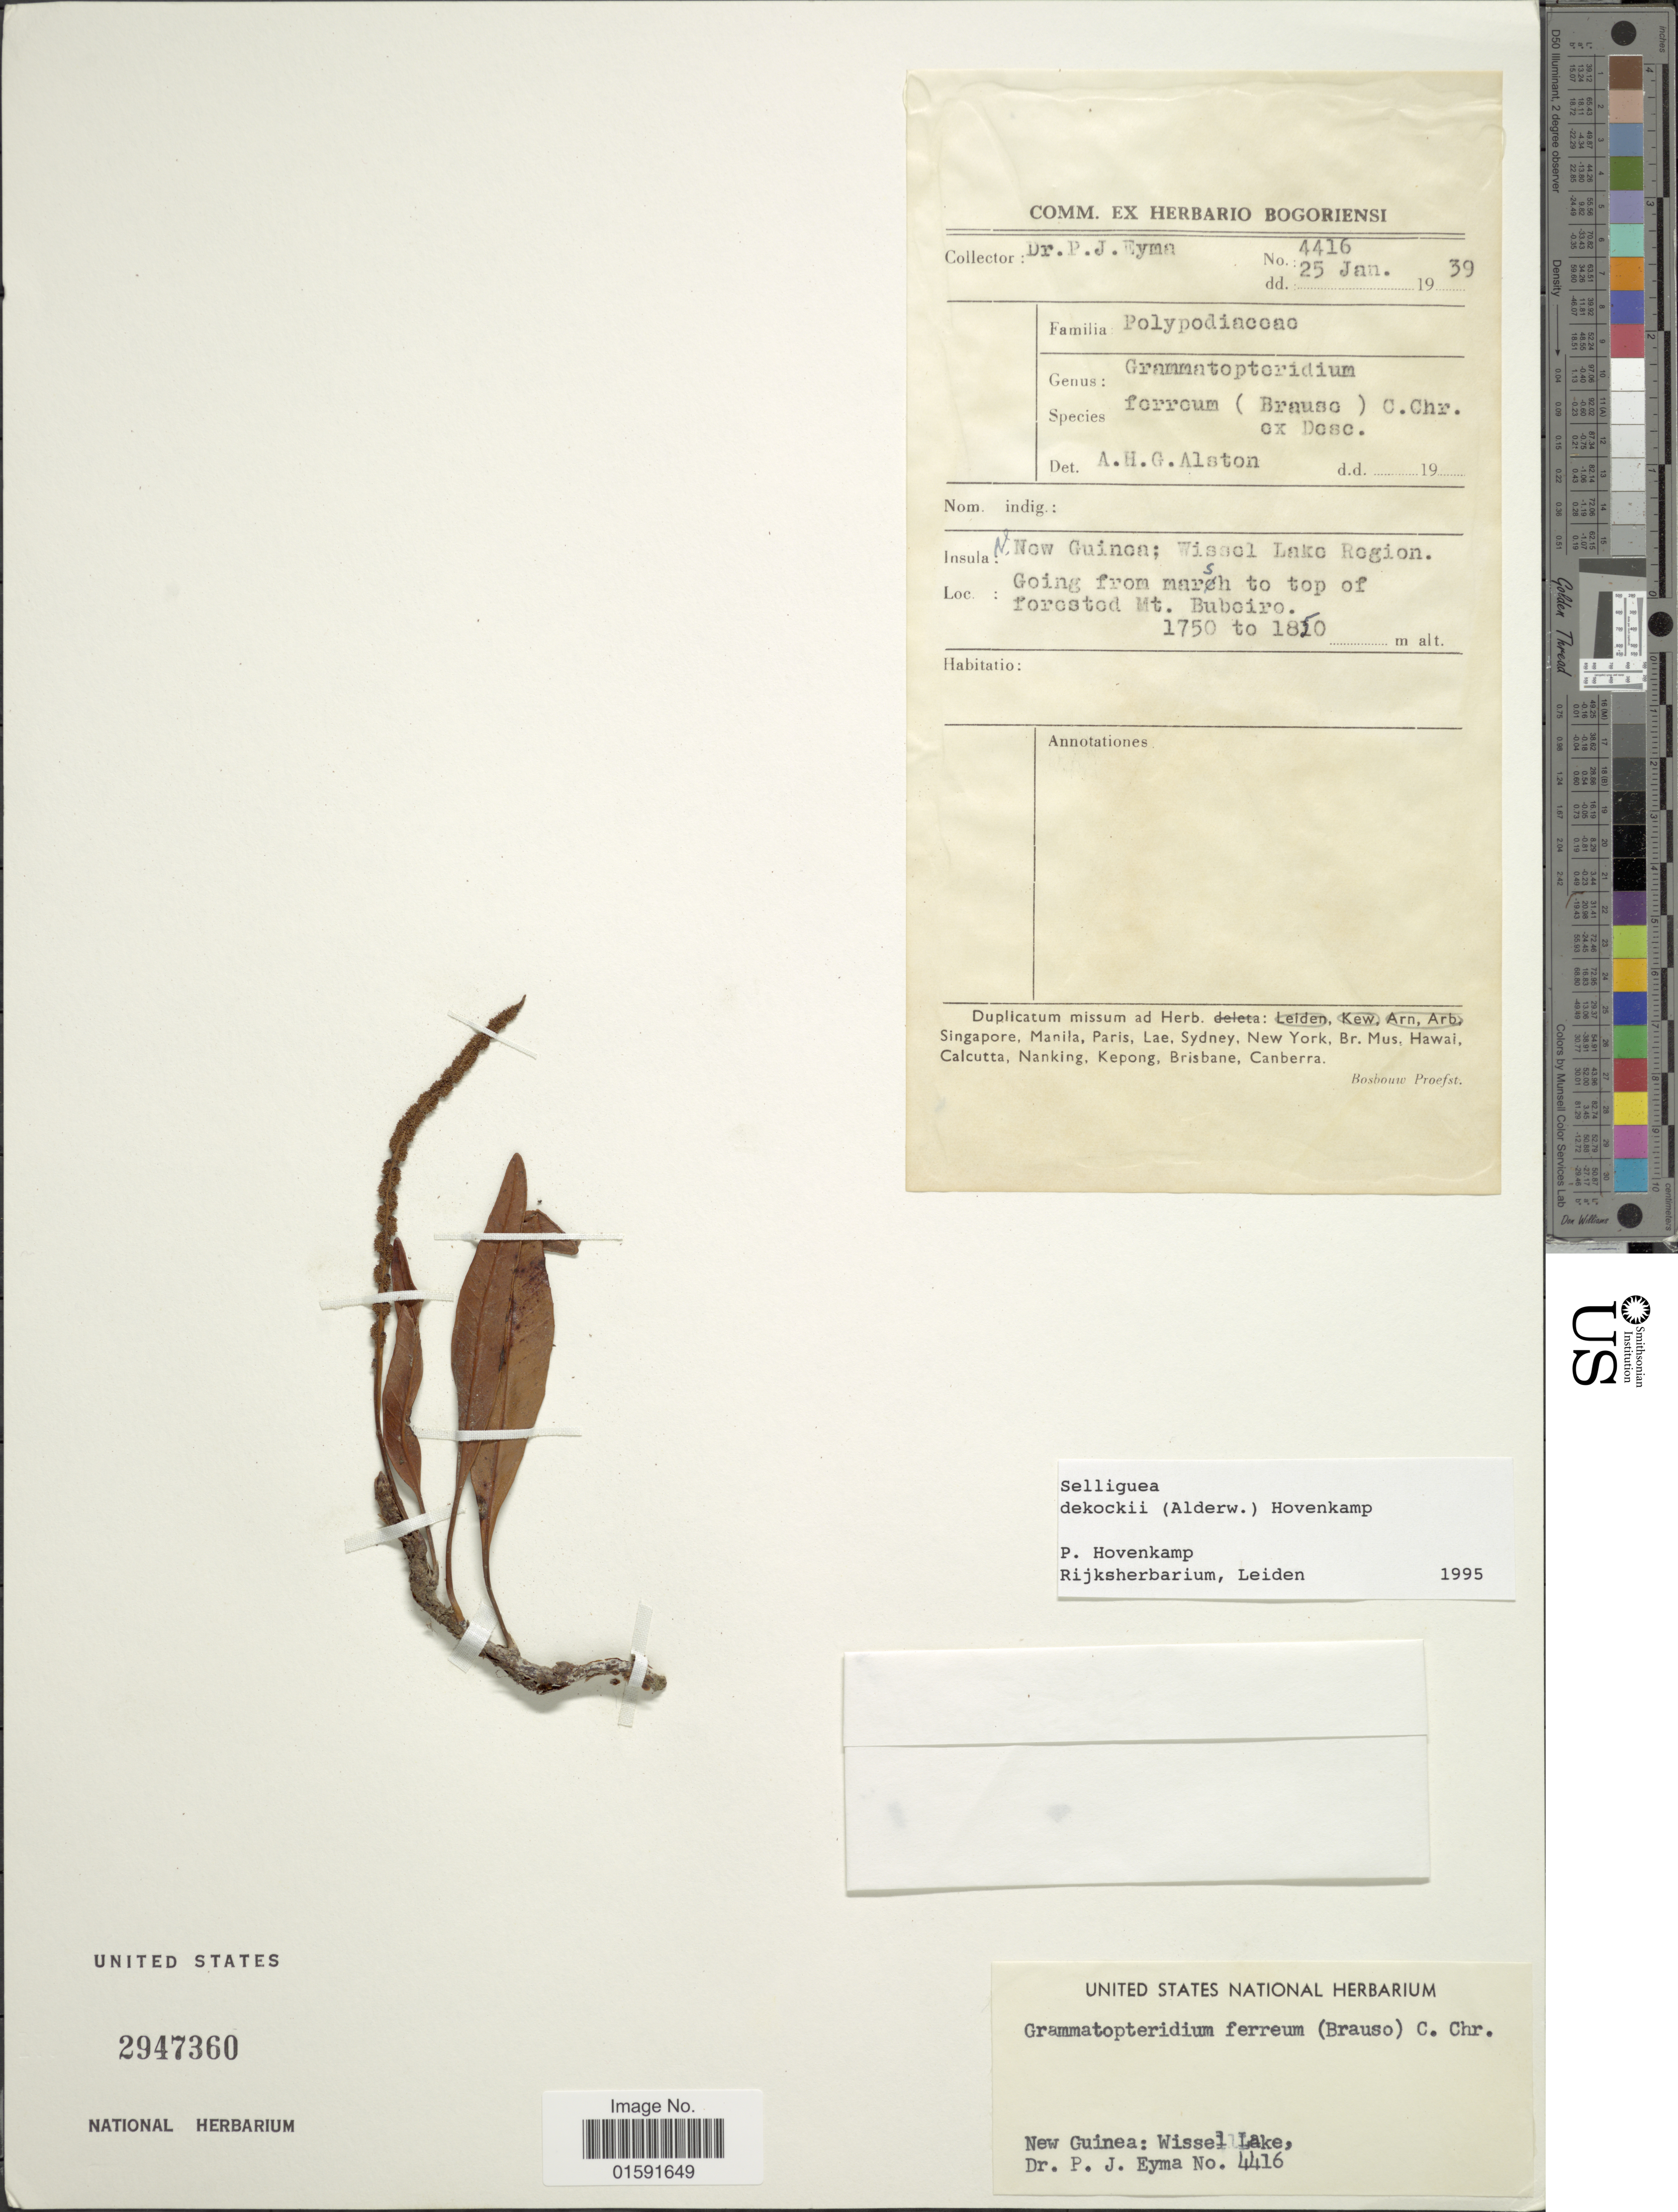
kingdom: Plantae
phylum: Tracheophyta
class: Polypodiopsida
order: Polypodiales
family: Polypodiaceae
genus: Selliguea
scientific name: Selliguea dekockii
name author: (Alderw.) Hovenkamp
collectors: P. J. Eyma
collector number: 4416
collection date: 1939-01-25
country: Papua New Guinea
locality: New Guinea, Wissel Lake Region,Going from march to top of forested Mt. Buboiro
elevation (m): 1750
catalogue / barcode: US 2947360